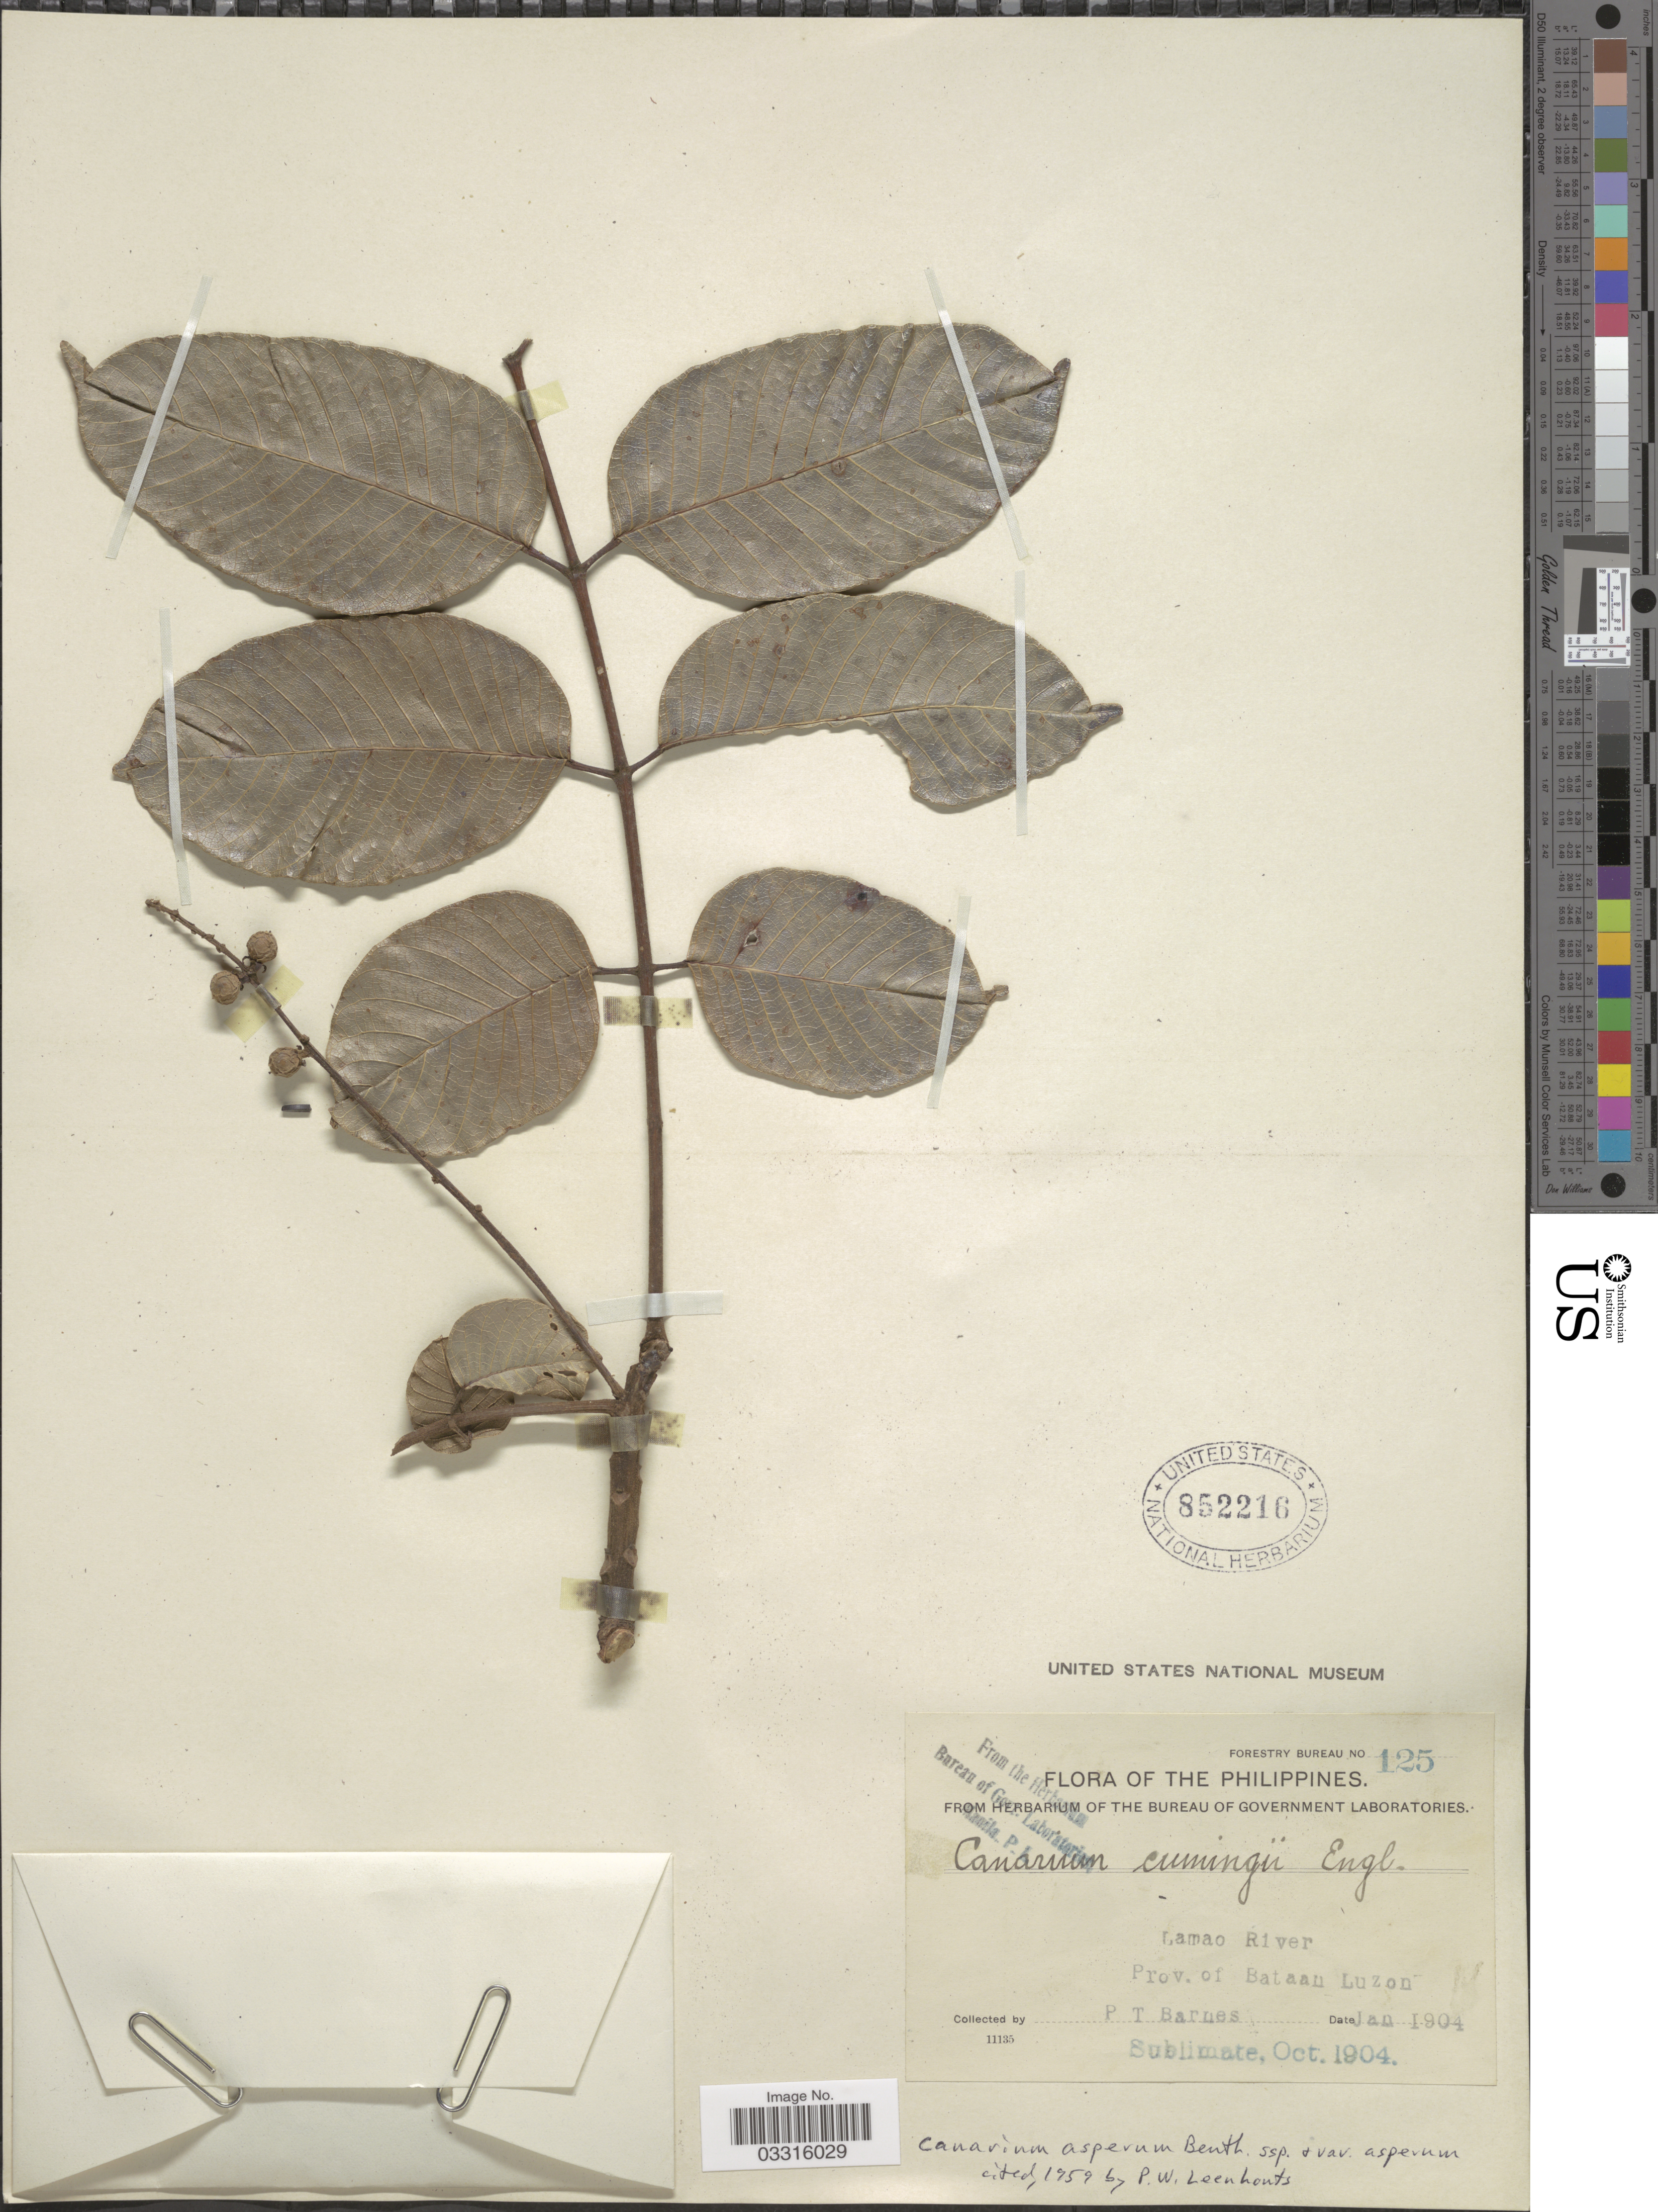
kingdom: Plantae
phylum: Tracheophyta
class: Magnoliopsida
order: Sapindales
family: Burseraceae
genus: Canarium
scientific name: Canarium asperum subsp. asperum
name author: Benth.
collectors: P. Barnes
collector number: Forestry Bureau 125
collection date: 1904-01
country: Philippines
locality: Lamao River. Prov. of Bataan, Luzon.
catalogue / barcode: US 852216